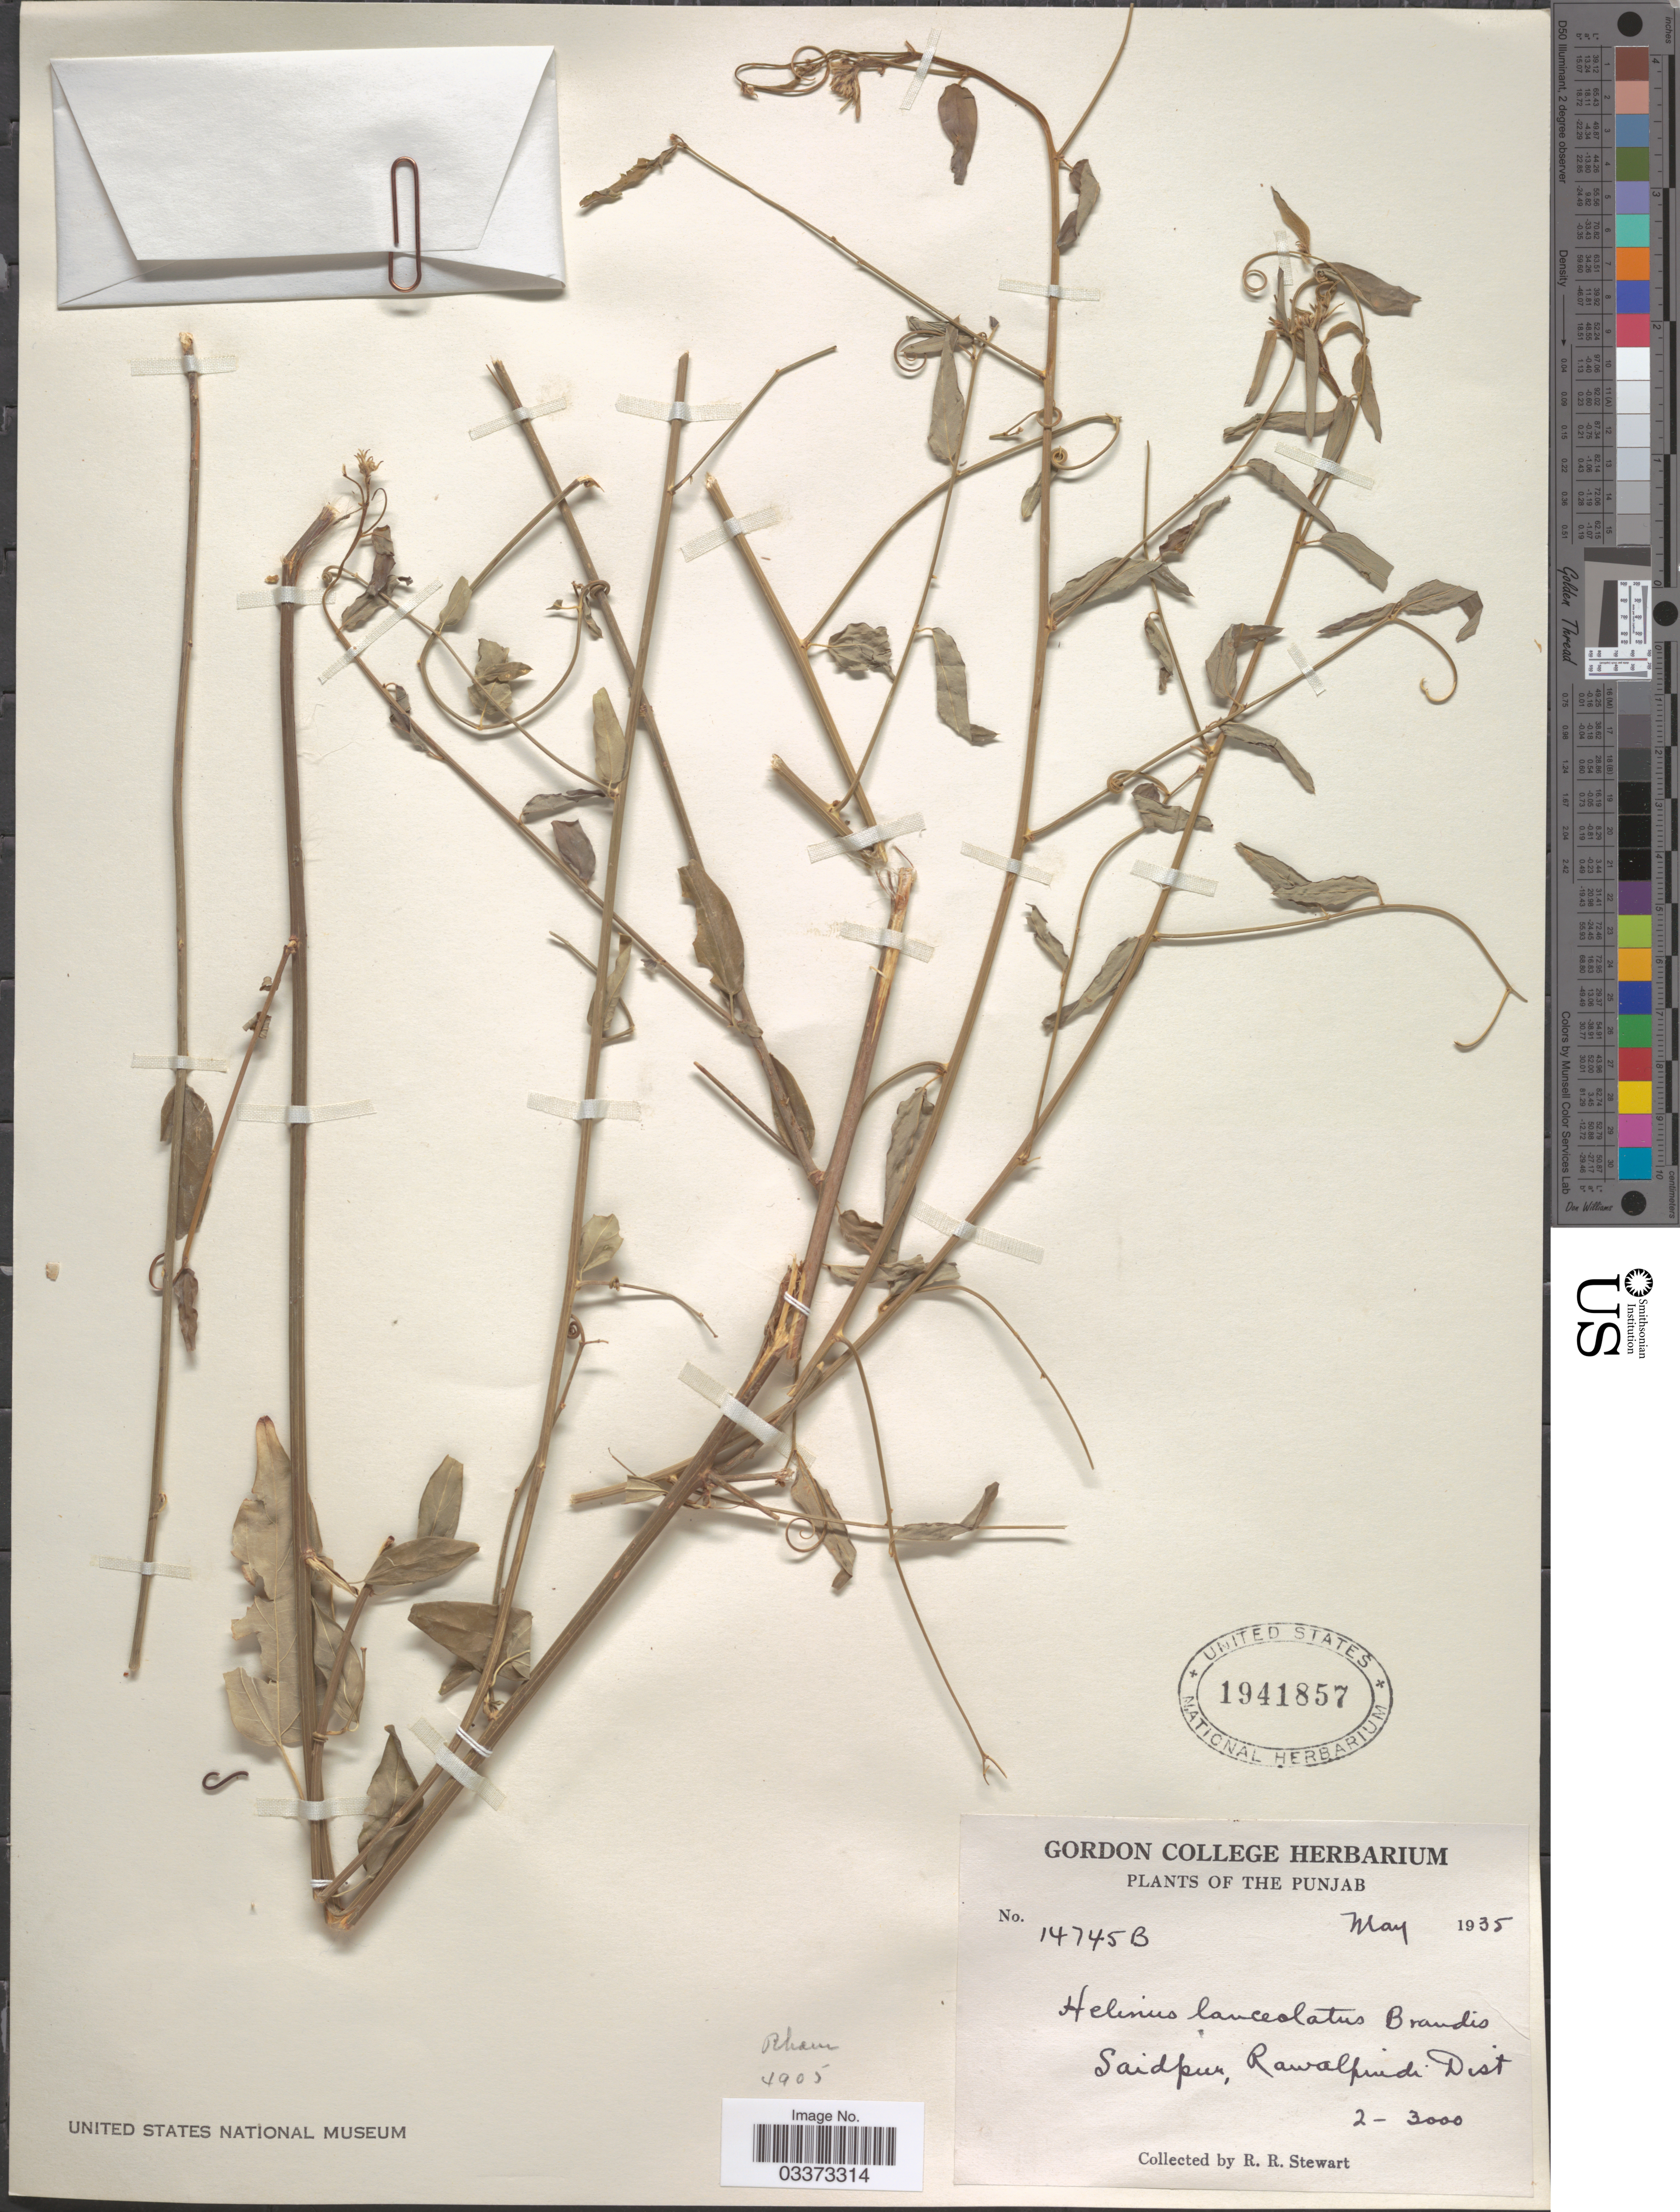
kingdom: Plantae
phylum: Tracheophyta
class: Magnoliopsida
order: Rosales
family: Rhamnaceae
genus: Helinus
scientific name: Helinus lanceolatus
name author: (Wall.) Brandis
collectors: R. Stewart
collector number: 14745B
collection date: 1935-05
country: Pakistan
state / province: Punjab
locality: Saidpur, Rawalpindi Dist.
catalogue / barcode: US 1941857